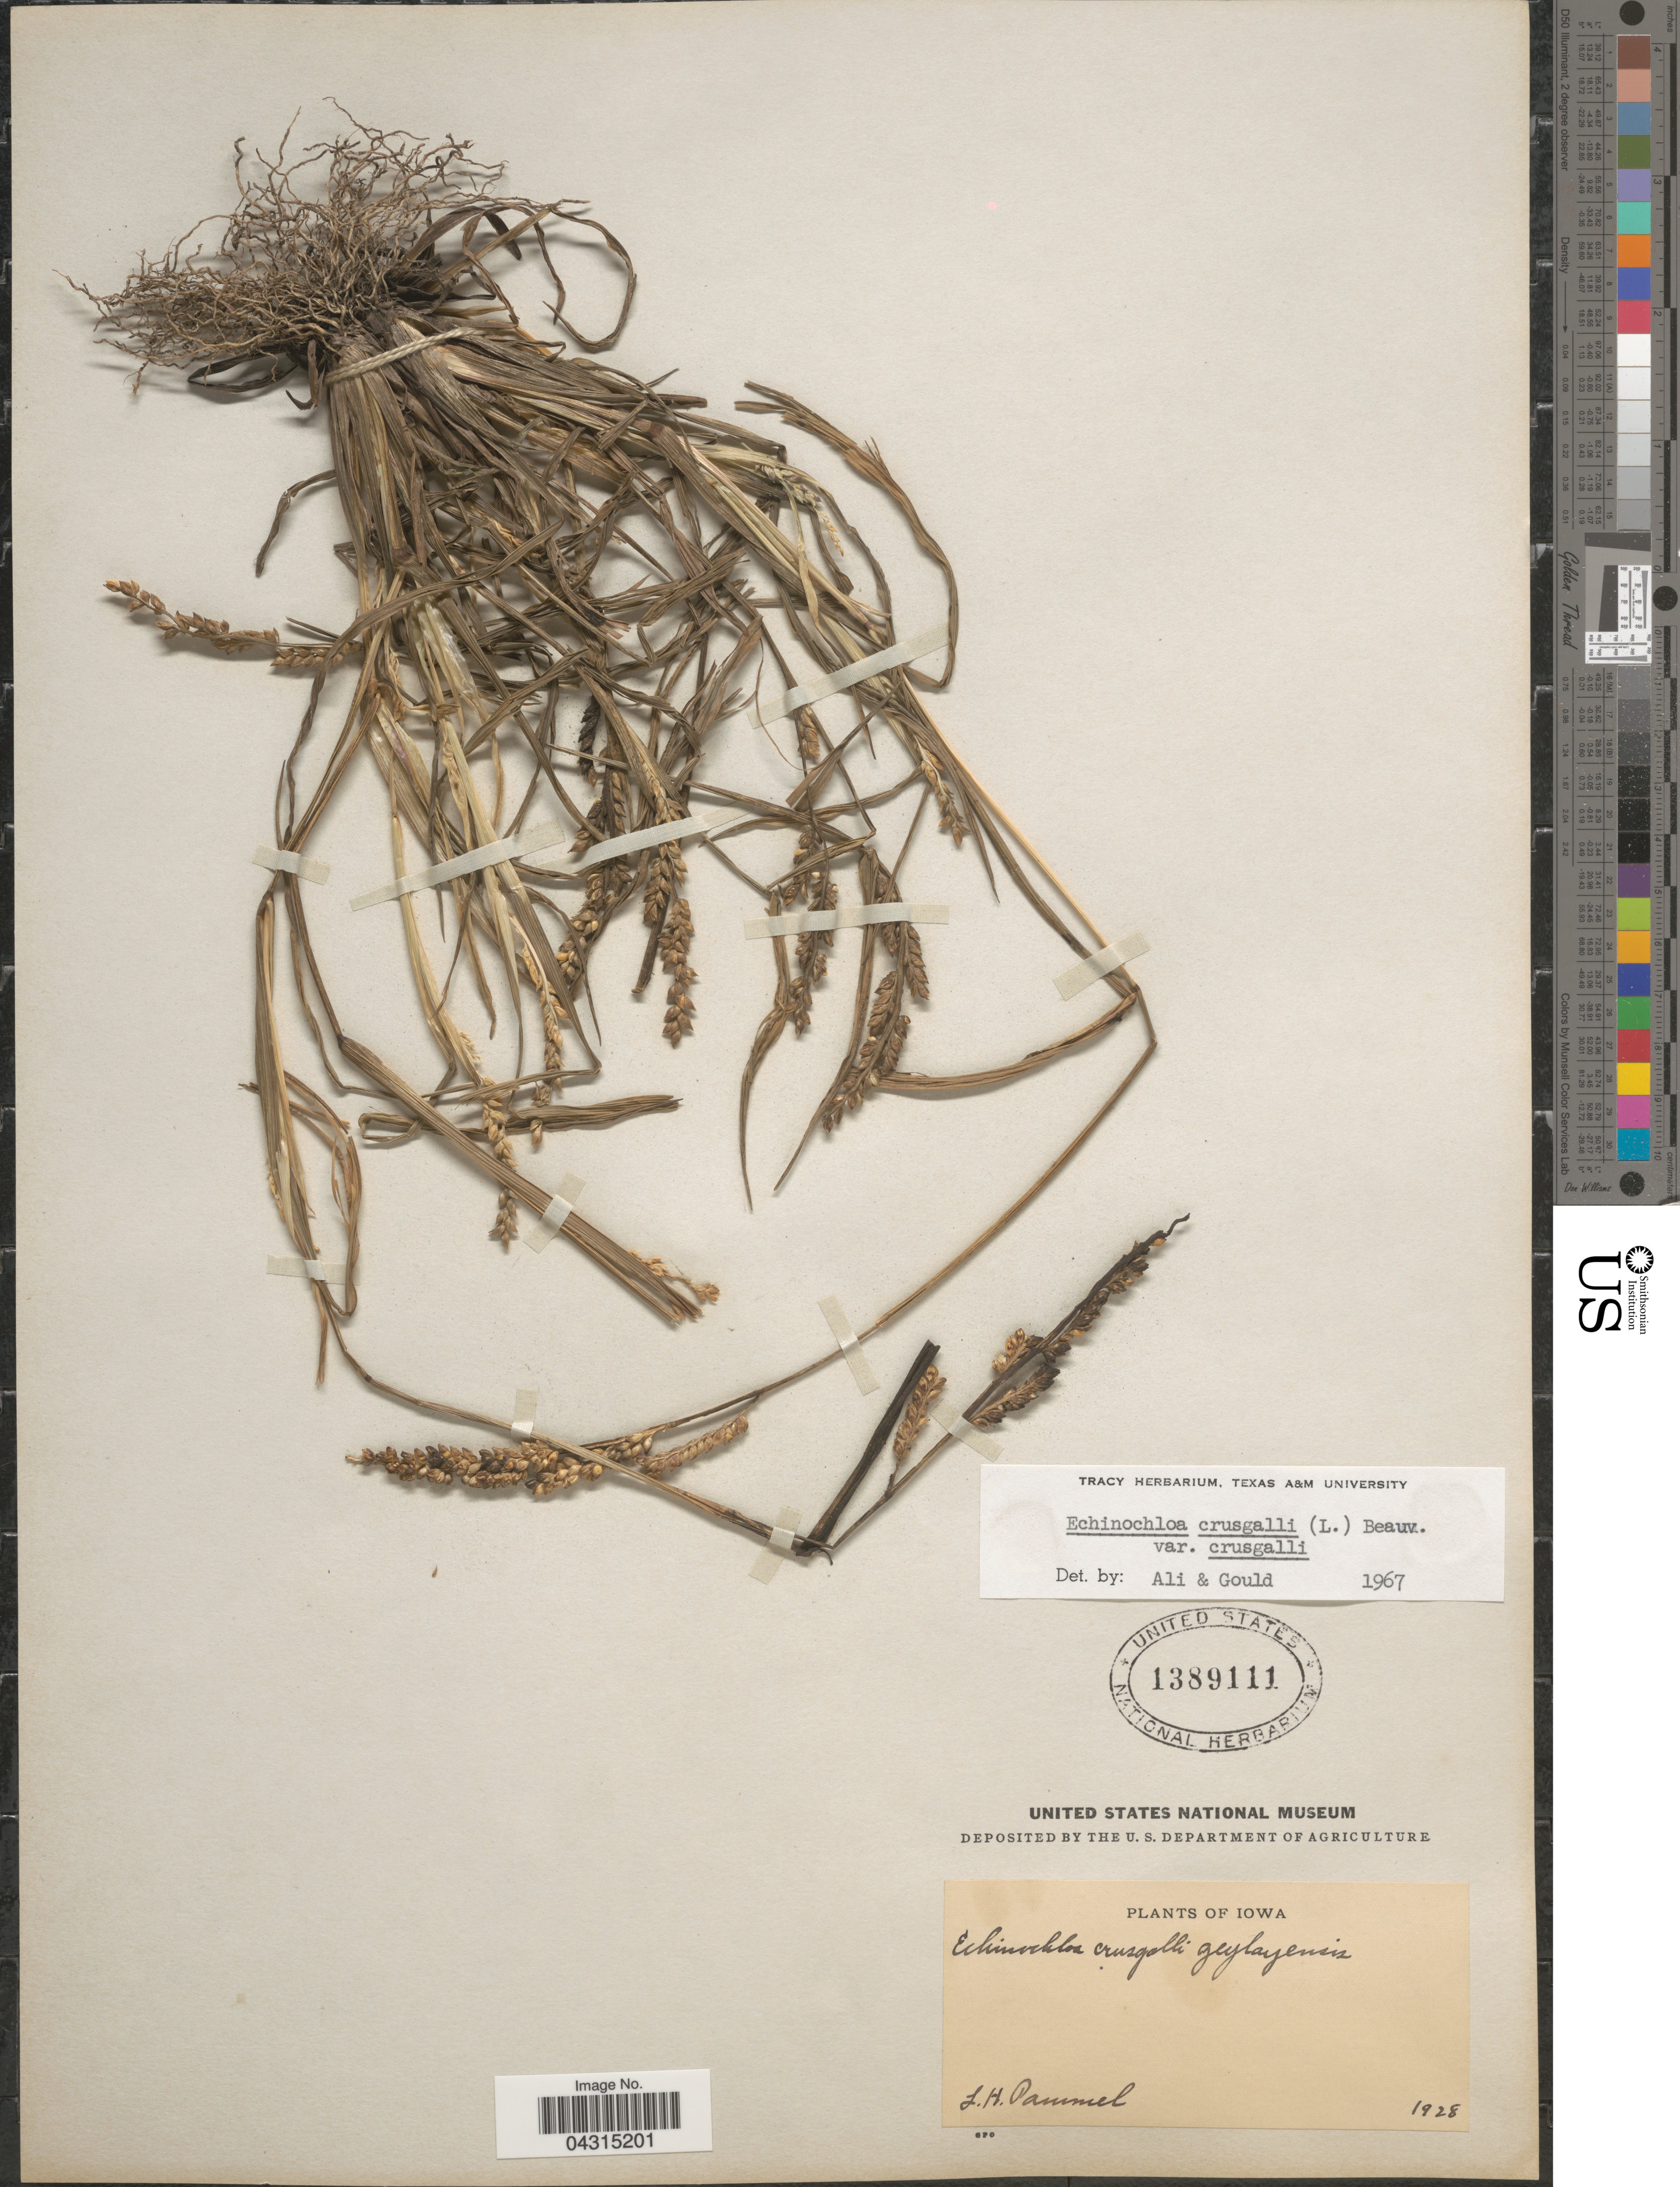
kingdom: Plantae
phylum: Tracheophyta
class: Liliopsida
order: Poales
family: Poaceae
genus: Echinochloa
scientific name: Echinochloa crus-galli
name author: (L.) P. Beauv.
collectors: L. Pammel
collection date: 1928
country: United States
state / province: Iowa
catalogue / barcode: US 1389111